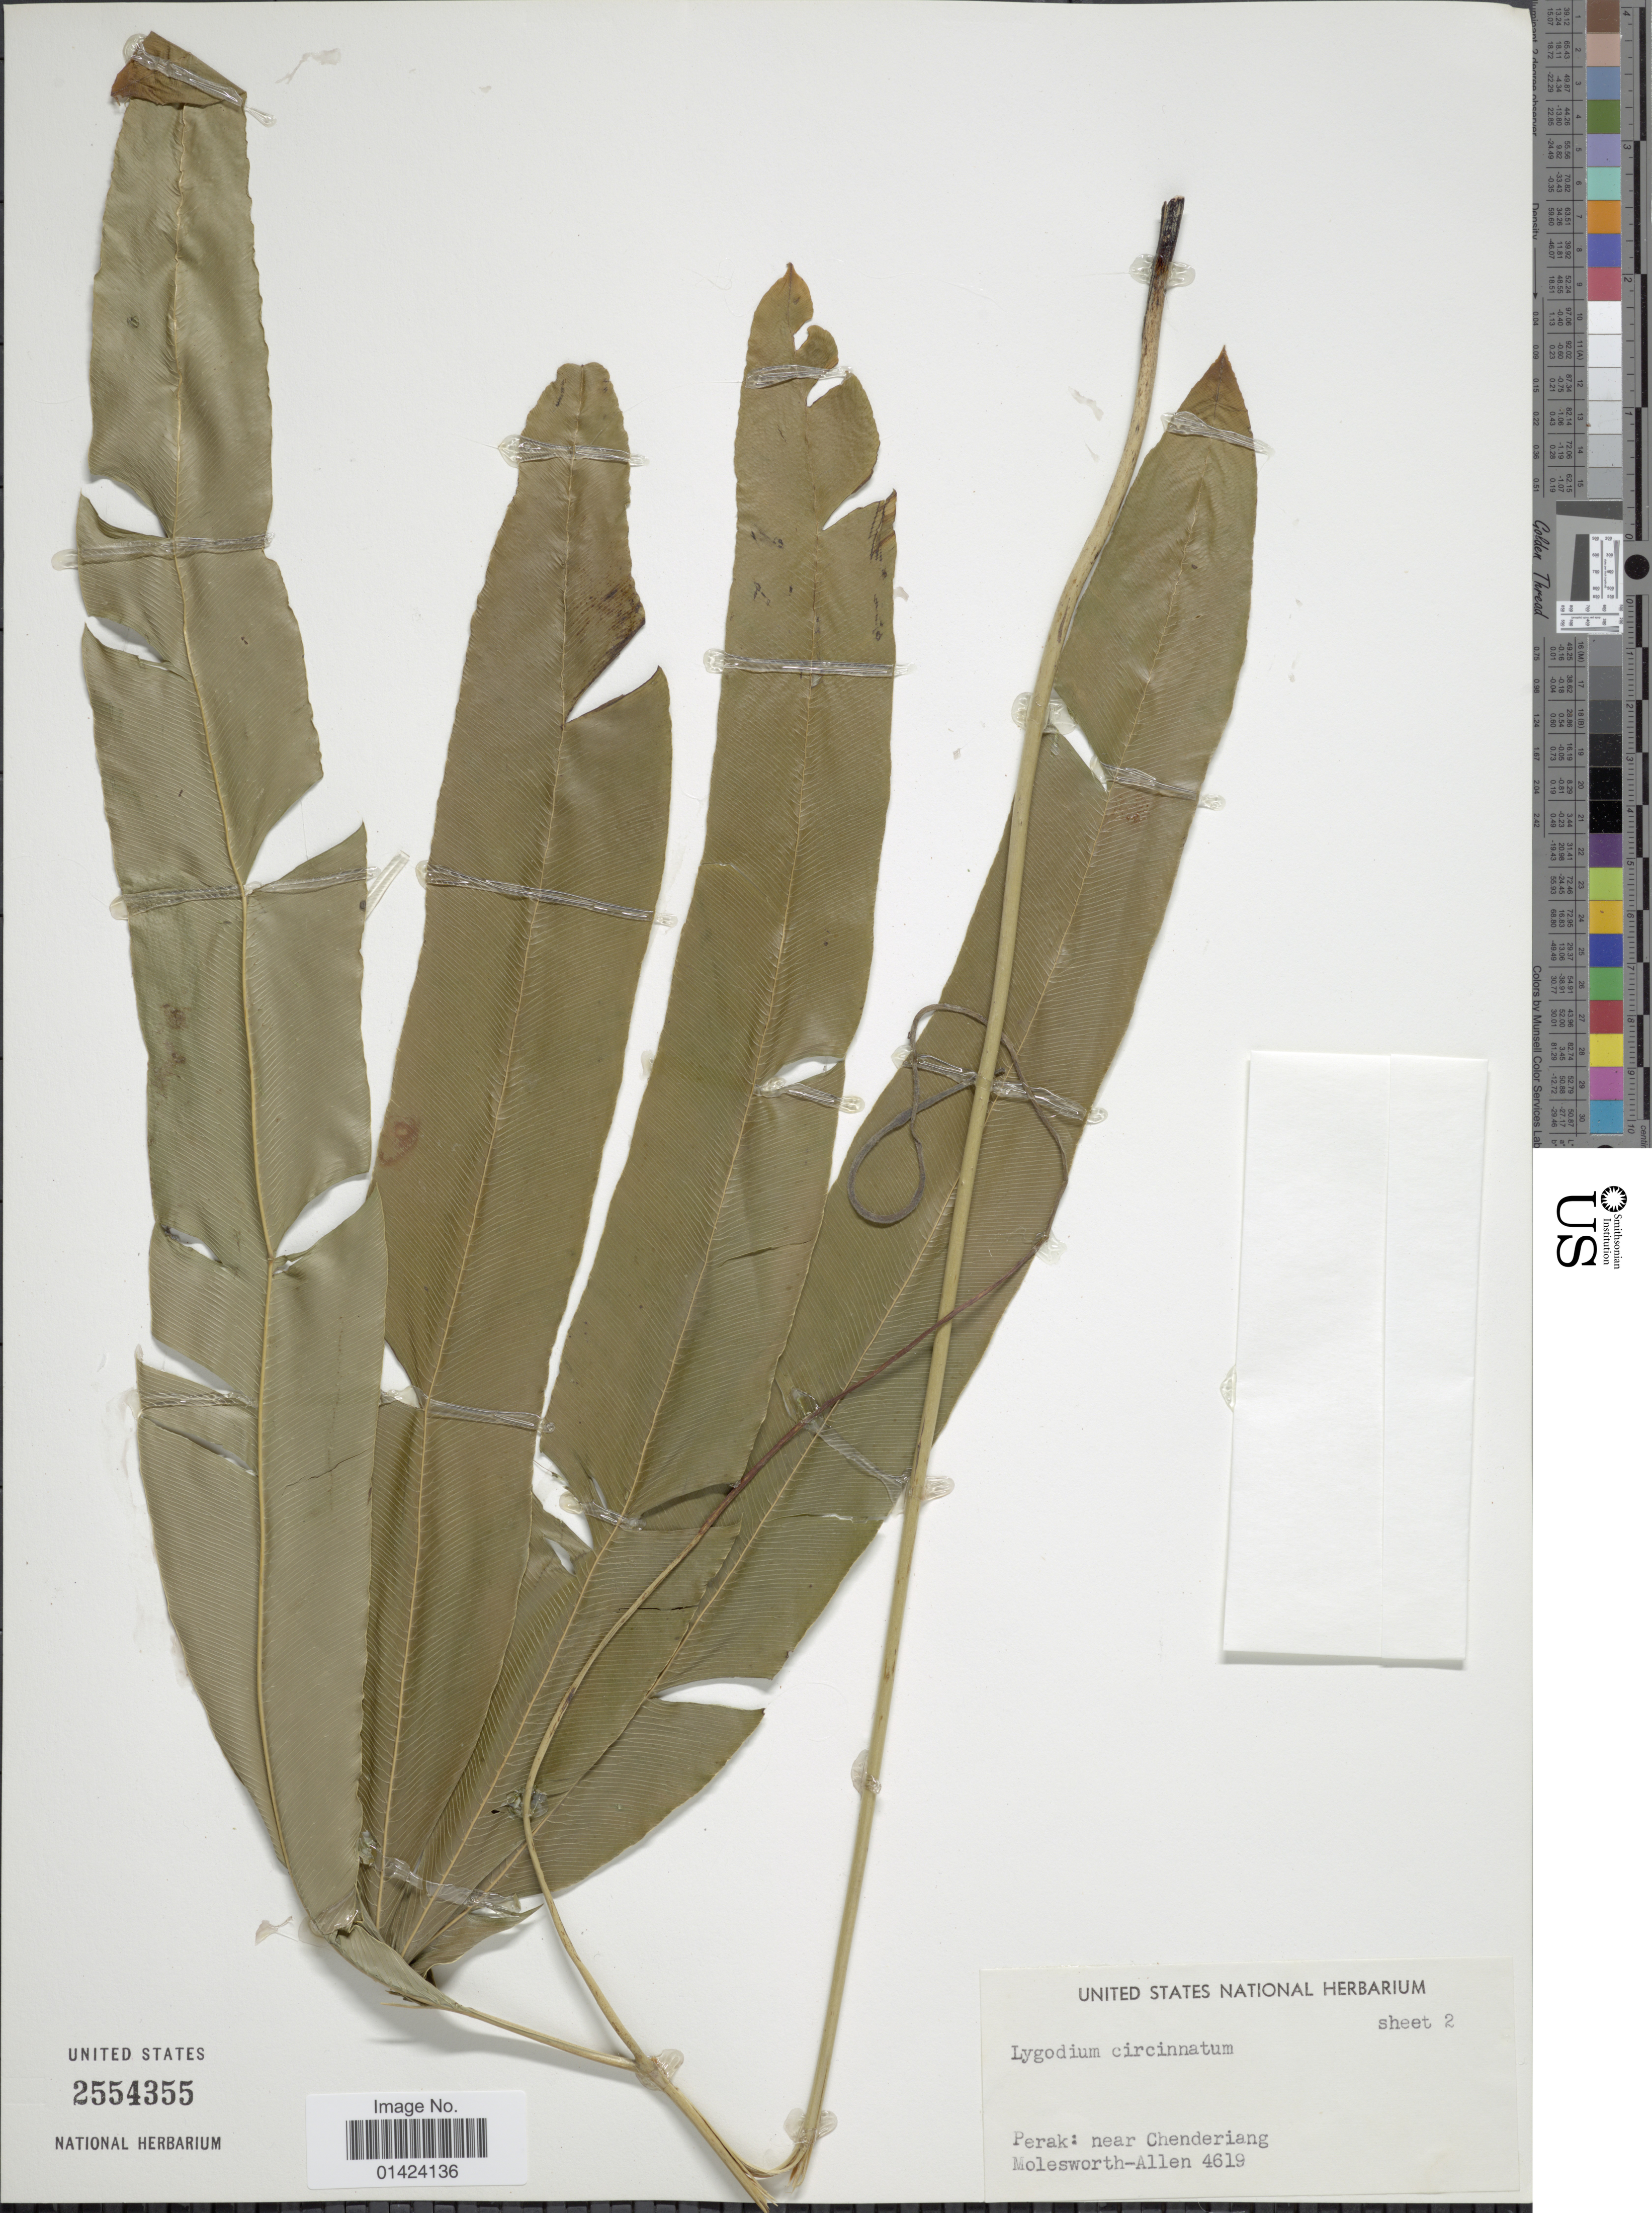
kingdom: Plantae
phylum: Tracheophyta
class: Polypodiopsida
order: Schizaeales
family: Lygodiaceae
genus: Lygodium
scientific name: Lygodium circinnatum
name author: (Burm. f.) Sw.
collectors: B. E. G. Molesworth-Allen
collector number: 4619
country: Malaysia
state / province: Perak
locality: Perak: near Chenderiang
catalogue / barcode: US 2554355